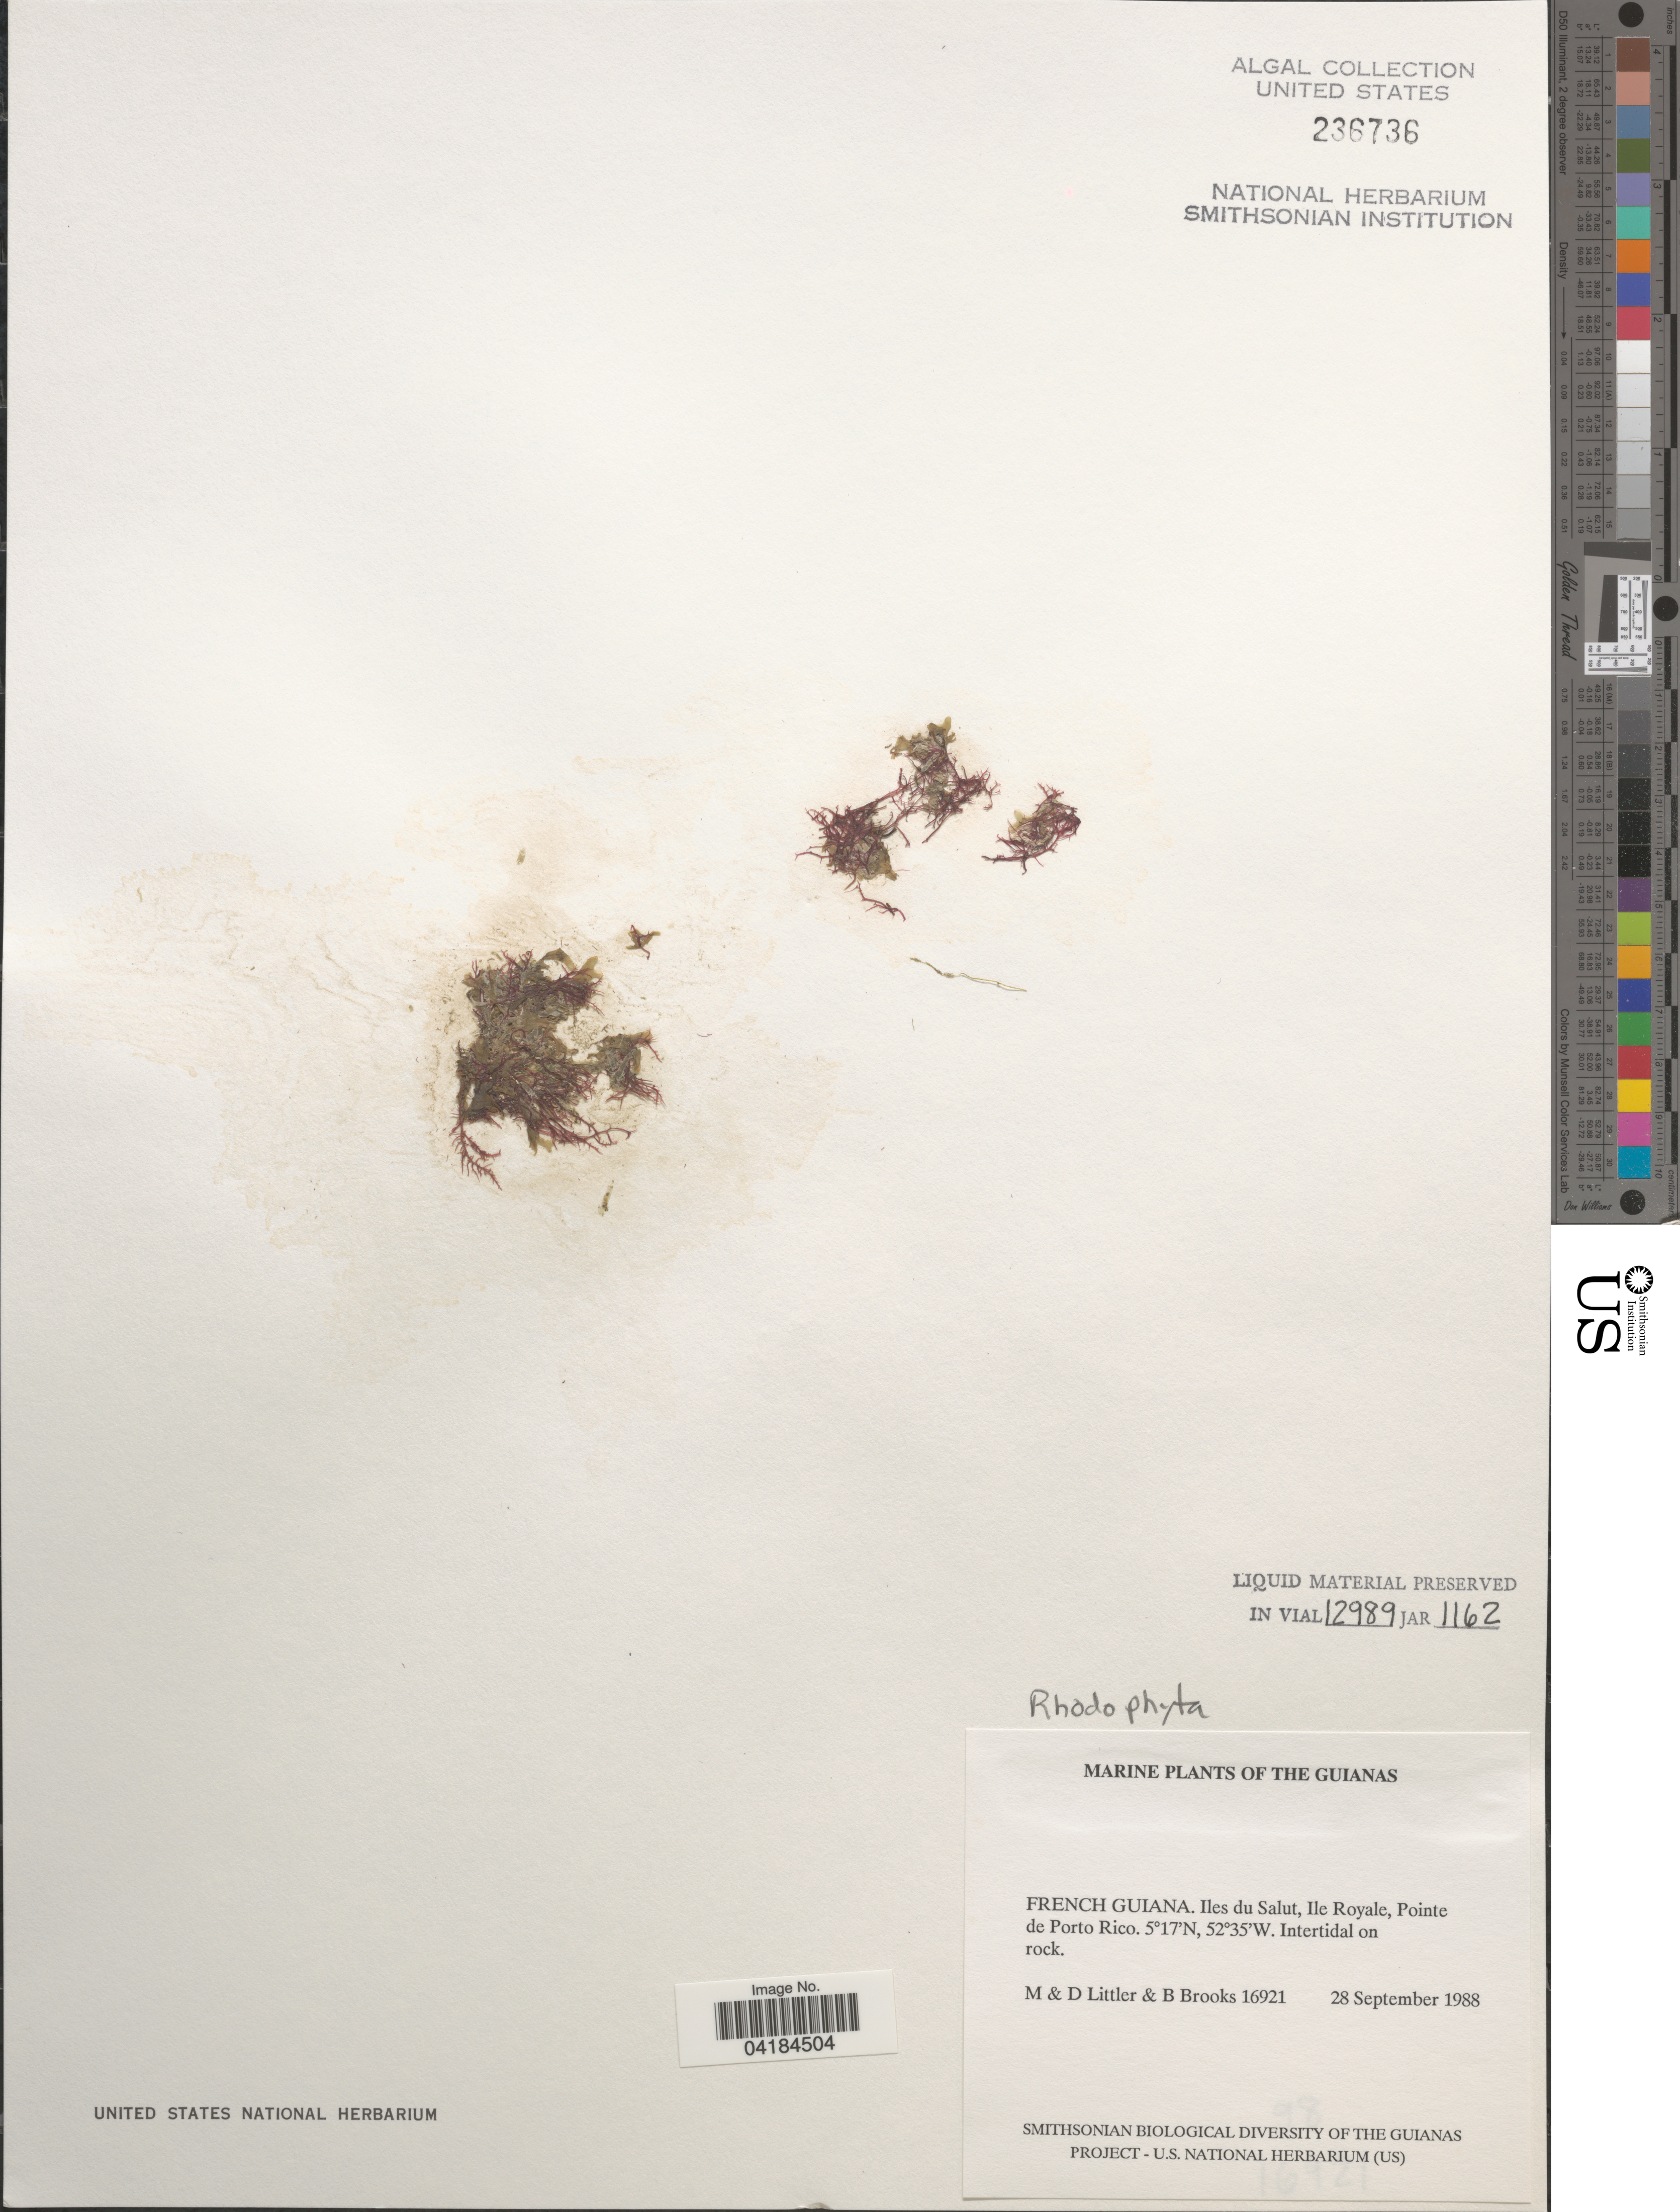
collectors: M. Littler, D. S. Littler & B. Brooks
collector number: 16921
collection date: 1988-09-28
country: French Guiana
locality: The Guianas. Iles du Salut, Ile Royale, Pointe de Porto Rico.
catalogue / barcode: US 236736